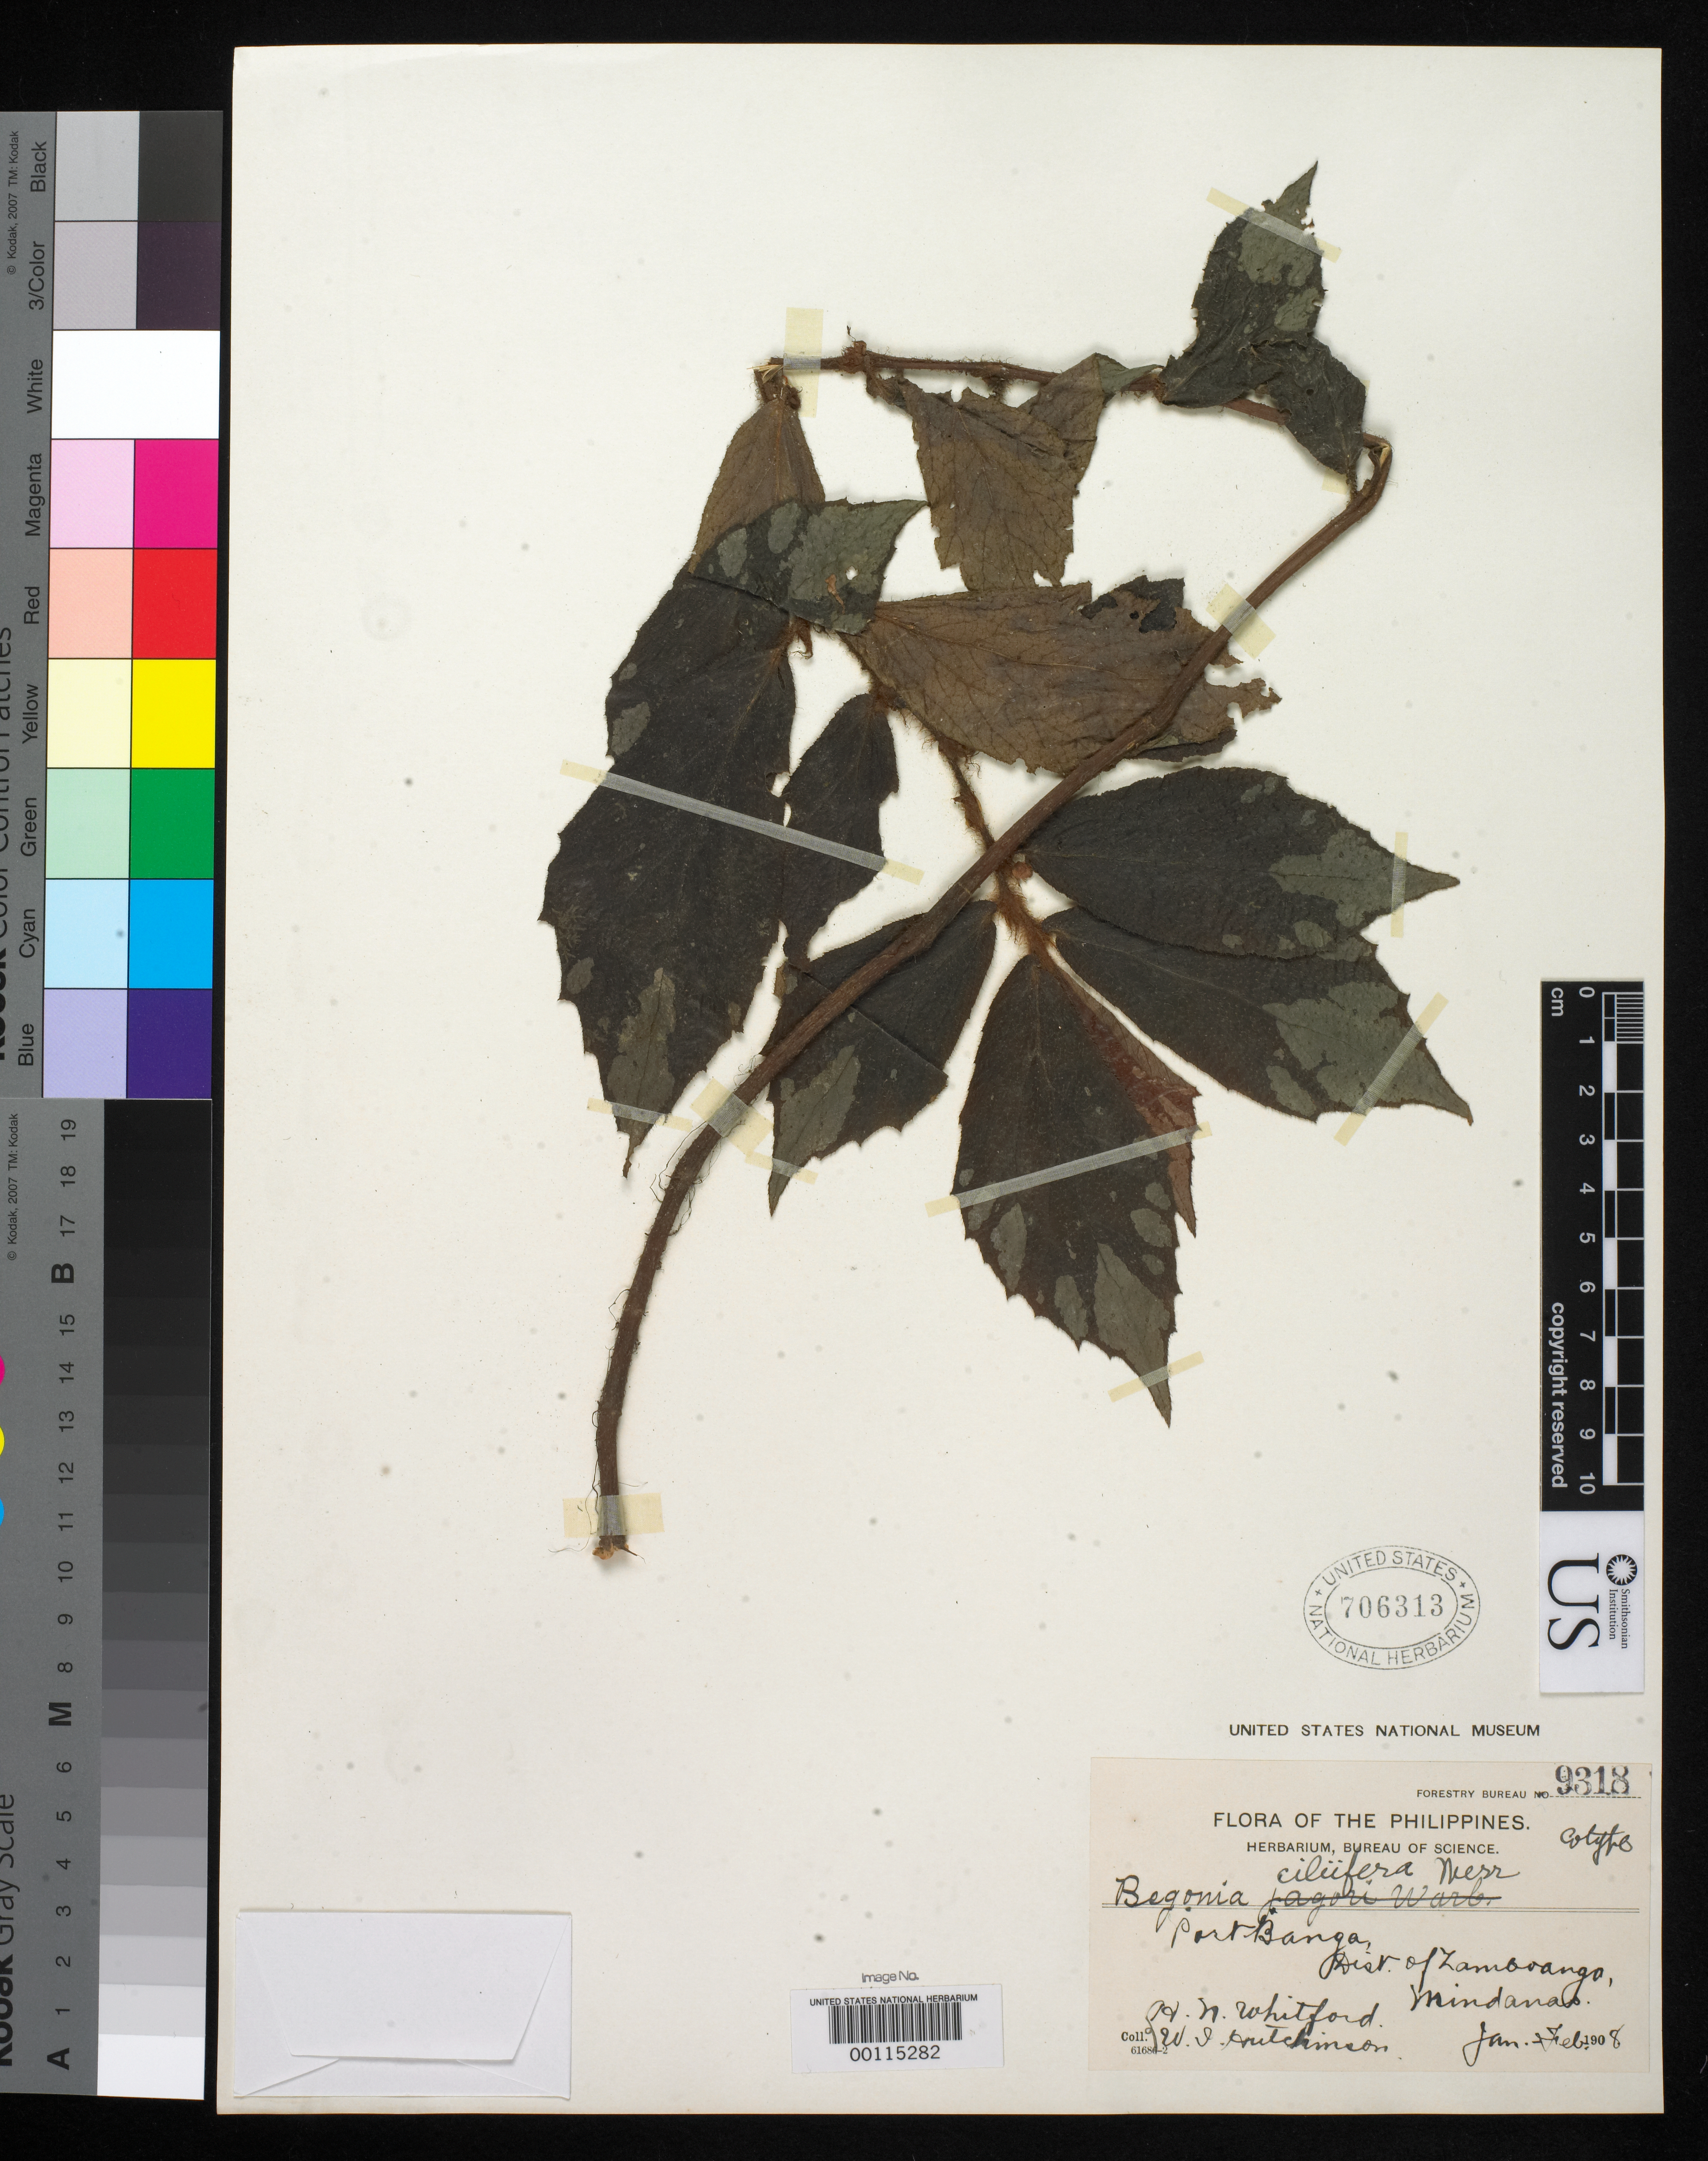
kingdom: Plantae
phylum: Tracheophyta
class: Magnoliopsida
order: Cucurbitales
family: Begoniaceae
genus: Begonia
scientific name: Begonia ciliifera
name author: Merr.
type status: Isotype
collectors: H. N. Whitford & W. I. Hutchinson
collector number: Forestry Bureau 9318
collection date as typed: Jan 1908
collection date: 1908-01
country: Philippines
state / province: Zamboanga Peninsula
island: Mindanao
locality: Port Banga.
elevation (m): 20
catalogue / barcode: US 706313